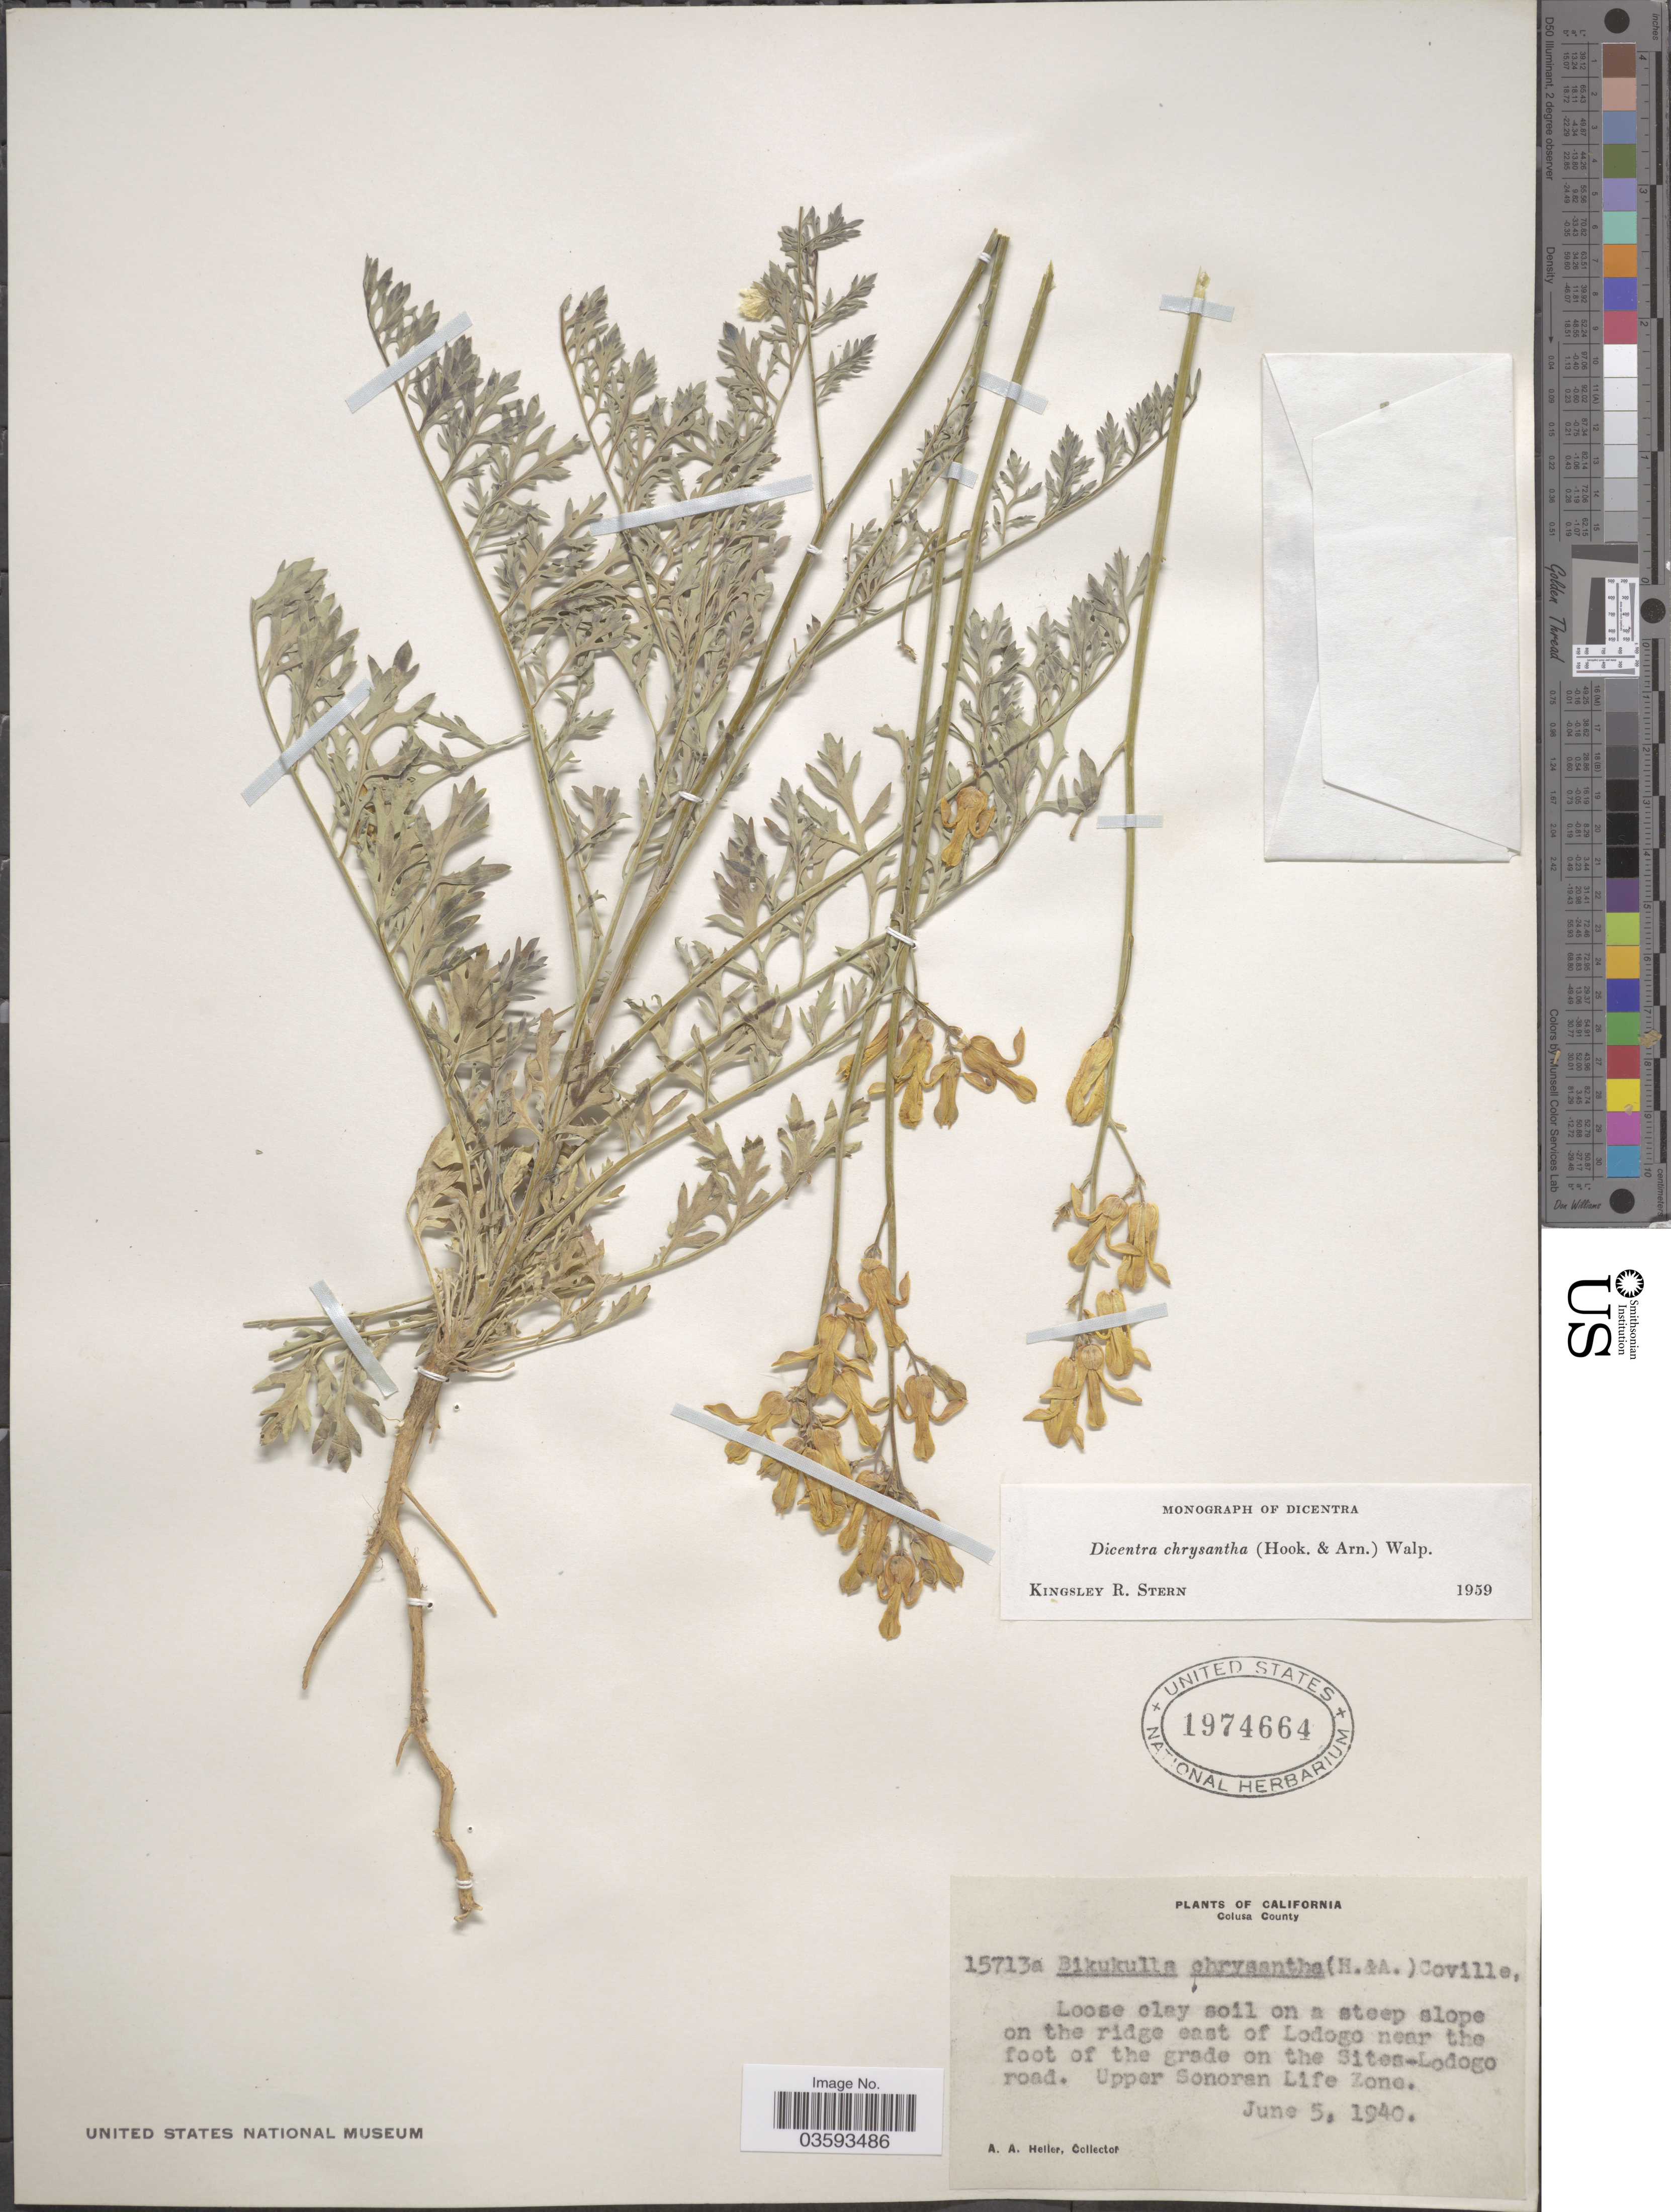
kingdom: Plantae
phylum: Tracheophyta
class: Magnoliopsida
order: Ranunculales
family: Papaveraceae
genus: Ehrendorferia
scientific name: Ehrendorferia chrysantha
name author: (Hook. & Arn.) Rylander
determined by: Strong, M. T., (US), Smithsonian Institution - National Museum of Natural History (UNITED STATES)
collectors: A. A. Heller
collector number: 15713a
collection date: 1940-06-05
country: United States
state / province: California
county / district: Colusa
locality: Colusa County. Loose clay soil on a steep slope on the ridge east of Lodogo near the foot of the grade on the Sites-Lodogo road. Upper Sonoran Life Zone.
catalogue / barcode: US 1974664